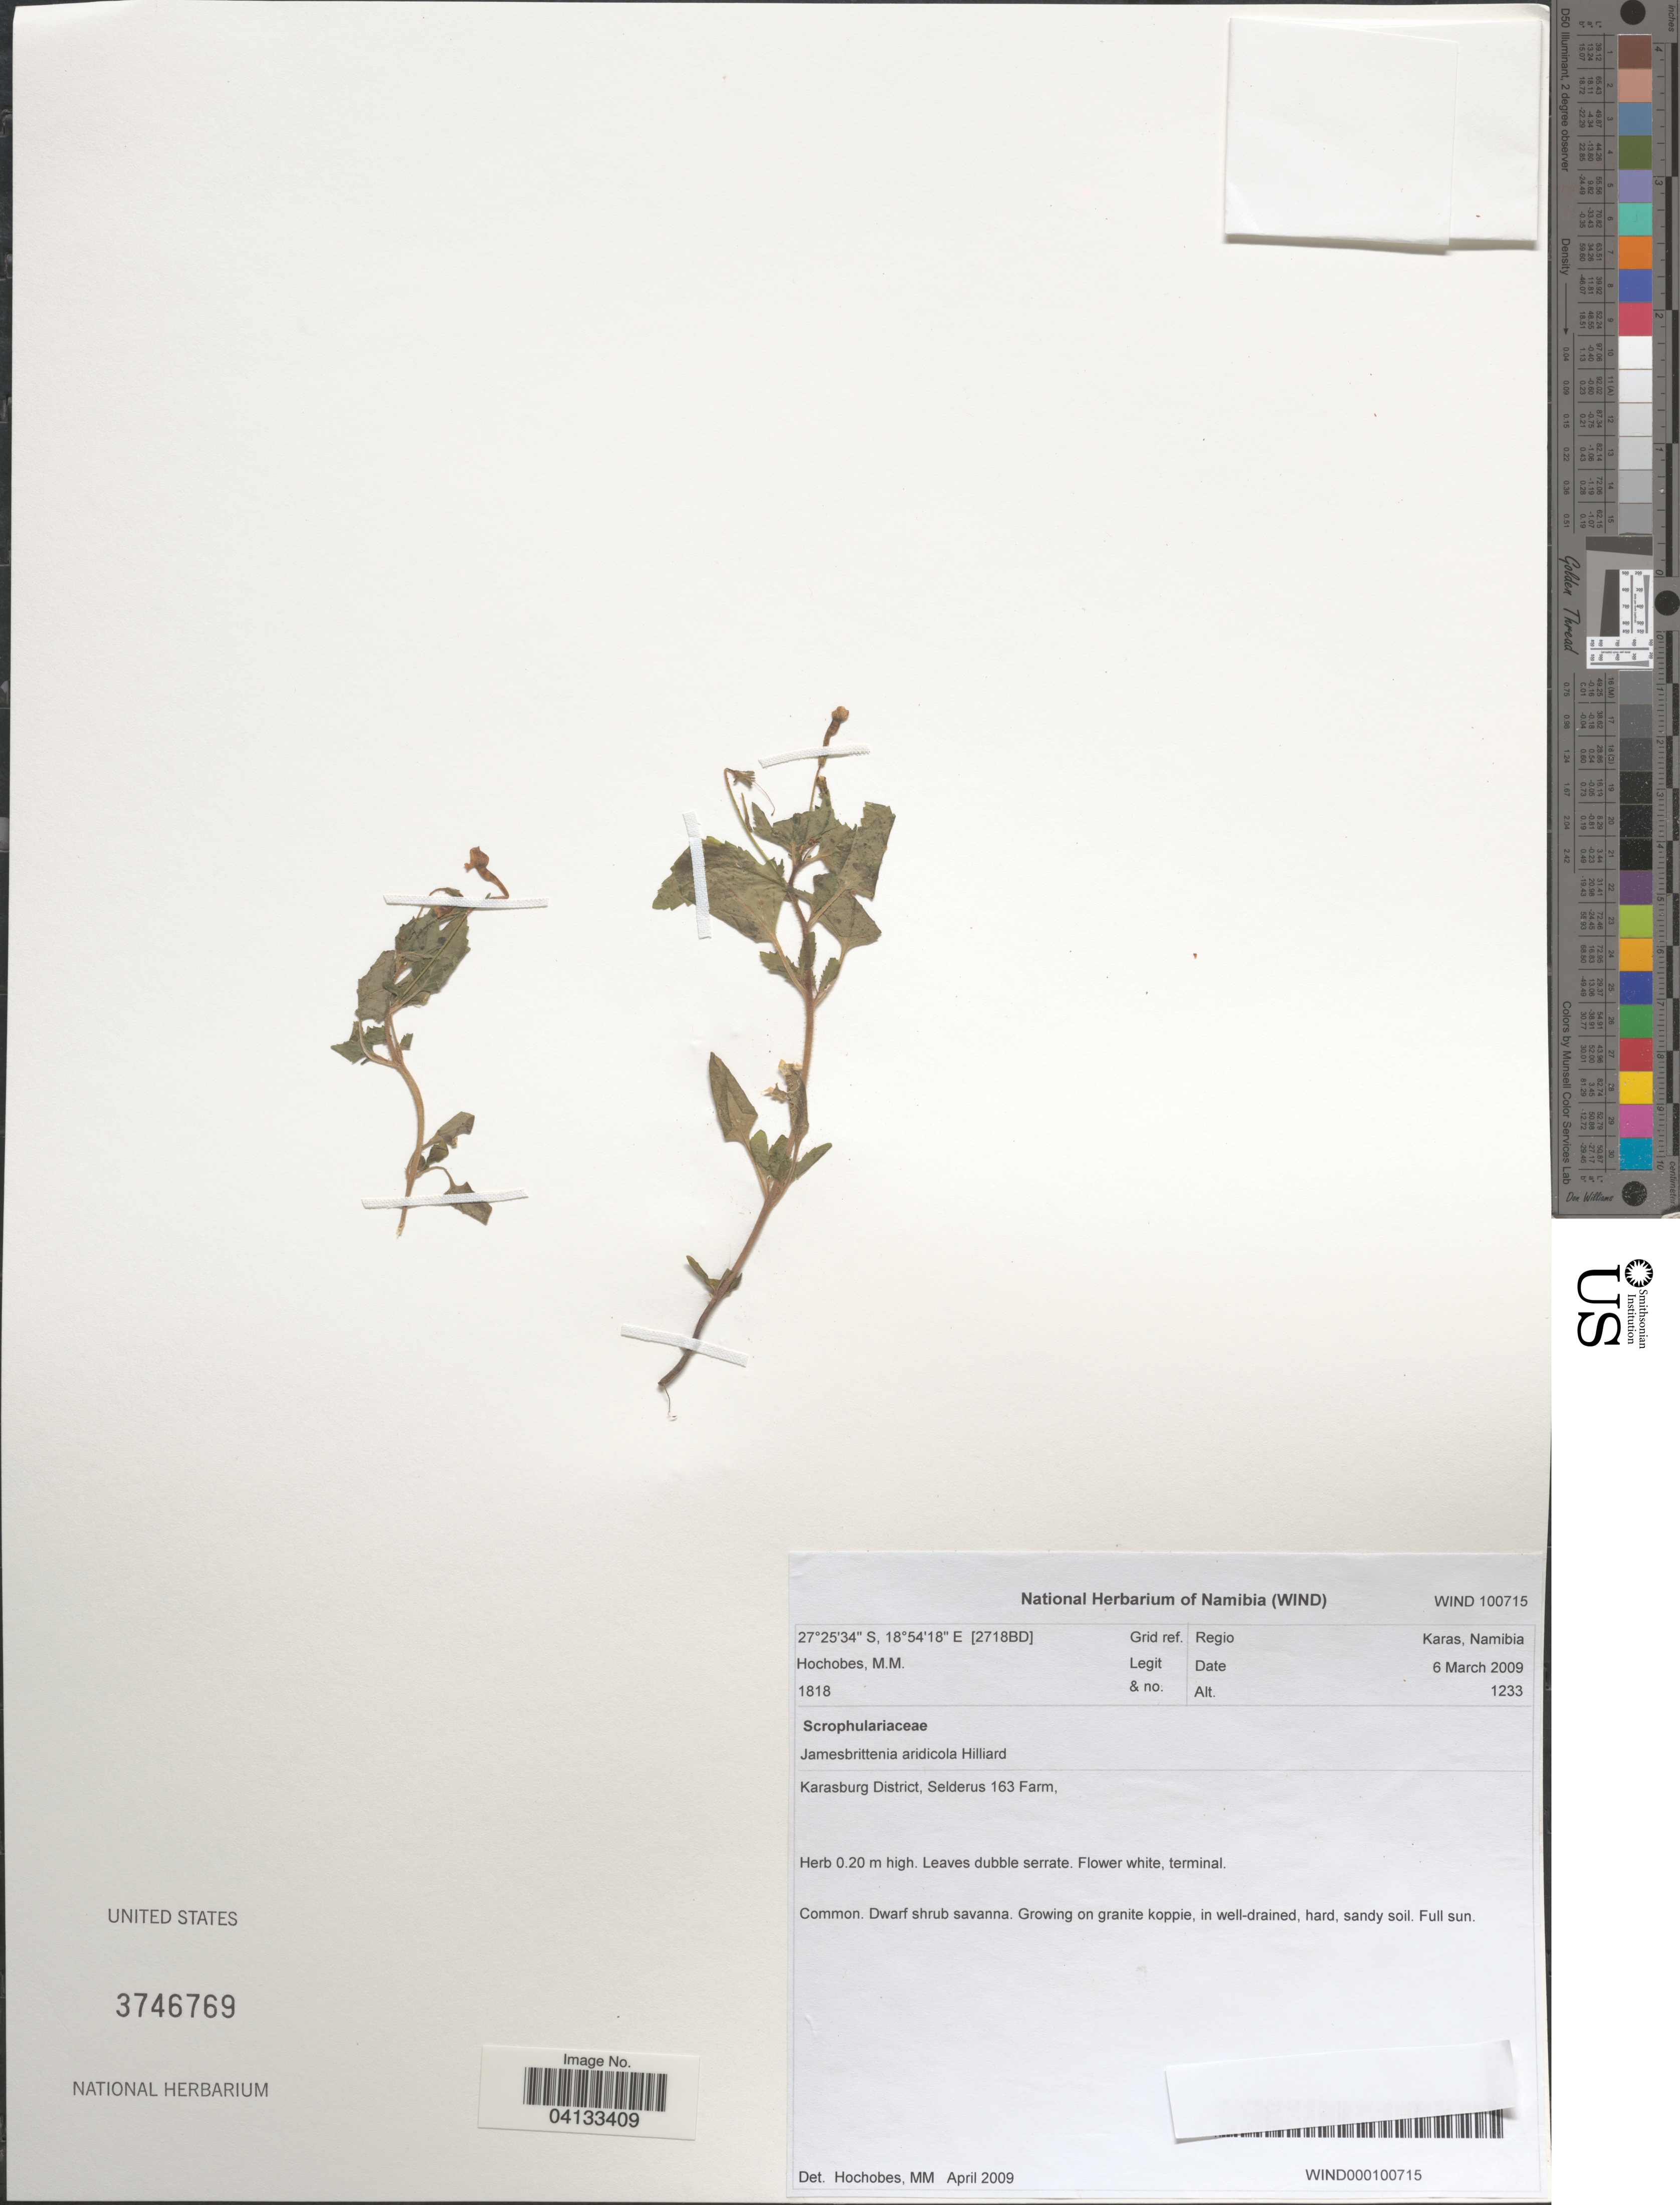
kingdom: Plantae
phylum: Tracheophyta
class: Magnoliopsida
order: Lamiales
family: Scrophulariaceae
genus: Jamesbrittenia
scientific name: Jamesbrittenia aridicola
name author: Hilliard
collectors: M. Hochobes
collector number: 1818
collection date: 2009-03-06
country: Namibia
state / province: Karas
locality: Grid ref. Regio Karas. Karasburg District, Selderus 163 Farm. [2718BD].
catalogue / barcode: US 3746769